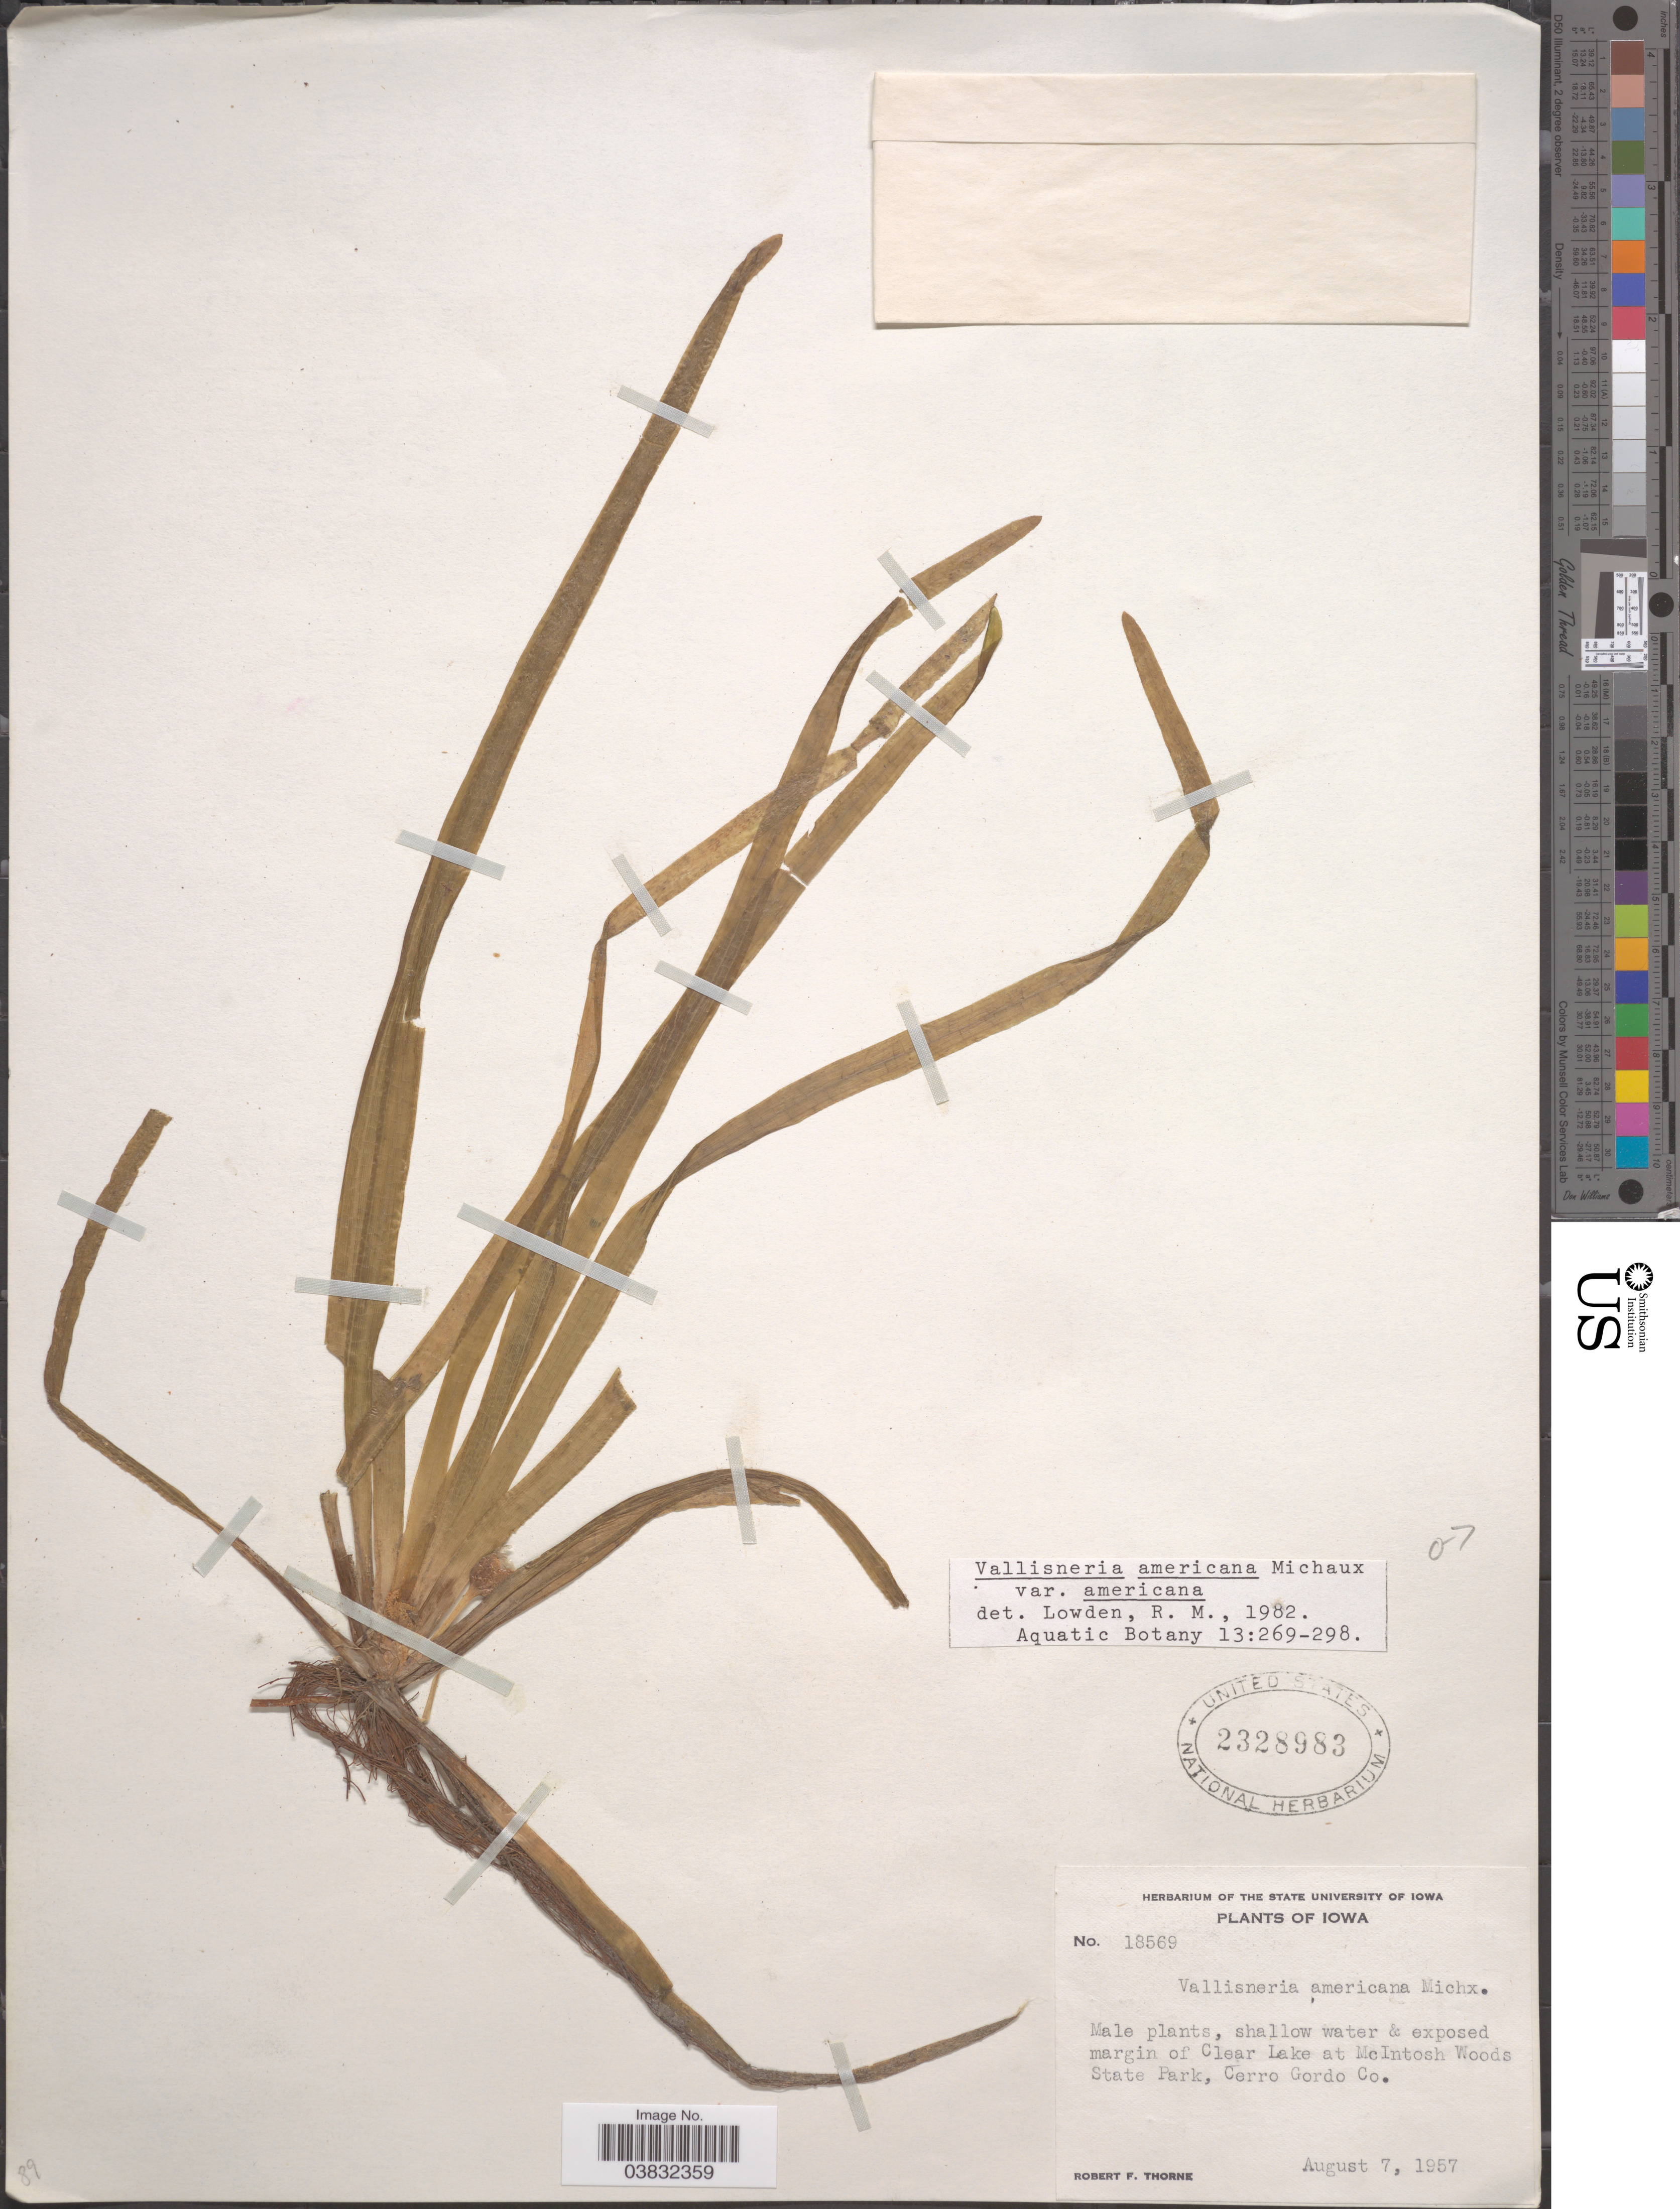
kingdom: Plantae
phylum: Tracheophyta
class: Liliopsida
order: Alismatales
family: Hydrocharitaceae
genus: Vallisneria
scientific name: Vallisneria americana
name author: Michx.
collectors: R. F. Thorne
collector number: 18569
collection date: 1957-08-07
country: United States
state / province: Iowa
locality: Shallow water & exposed margin of Clear Lake at McIntosh Woods State Park, Cerro Gordo Co.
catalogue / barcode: US 2328983